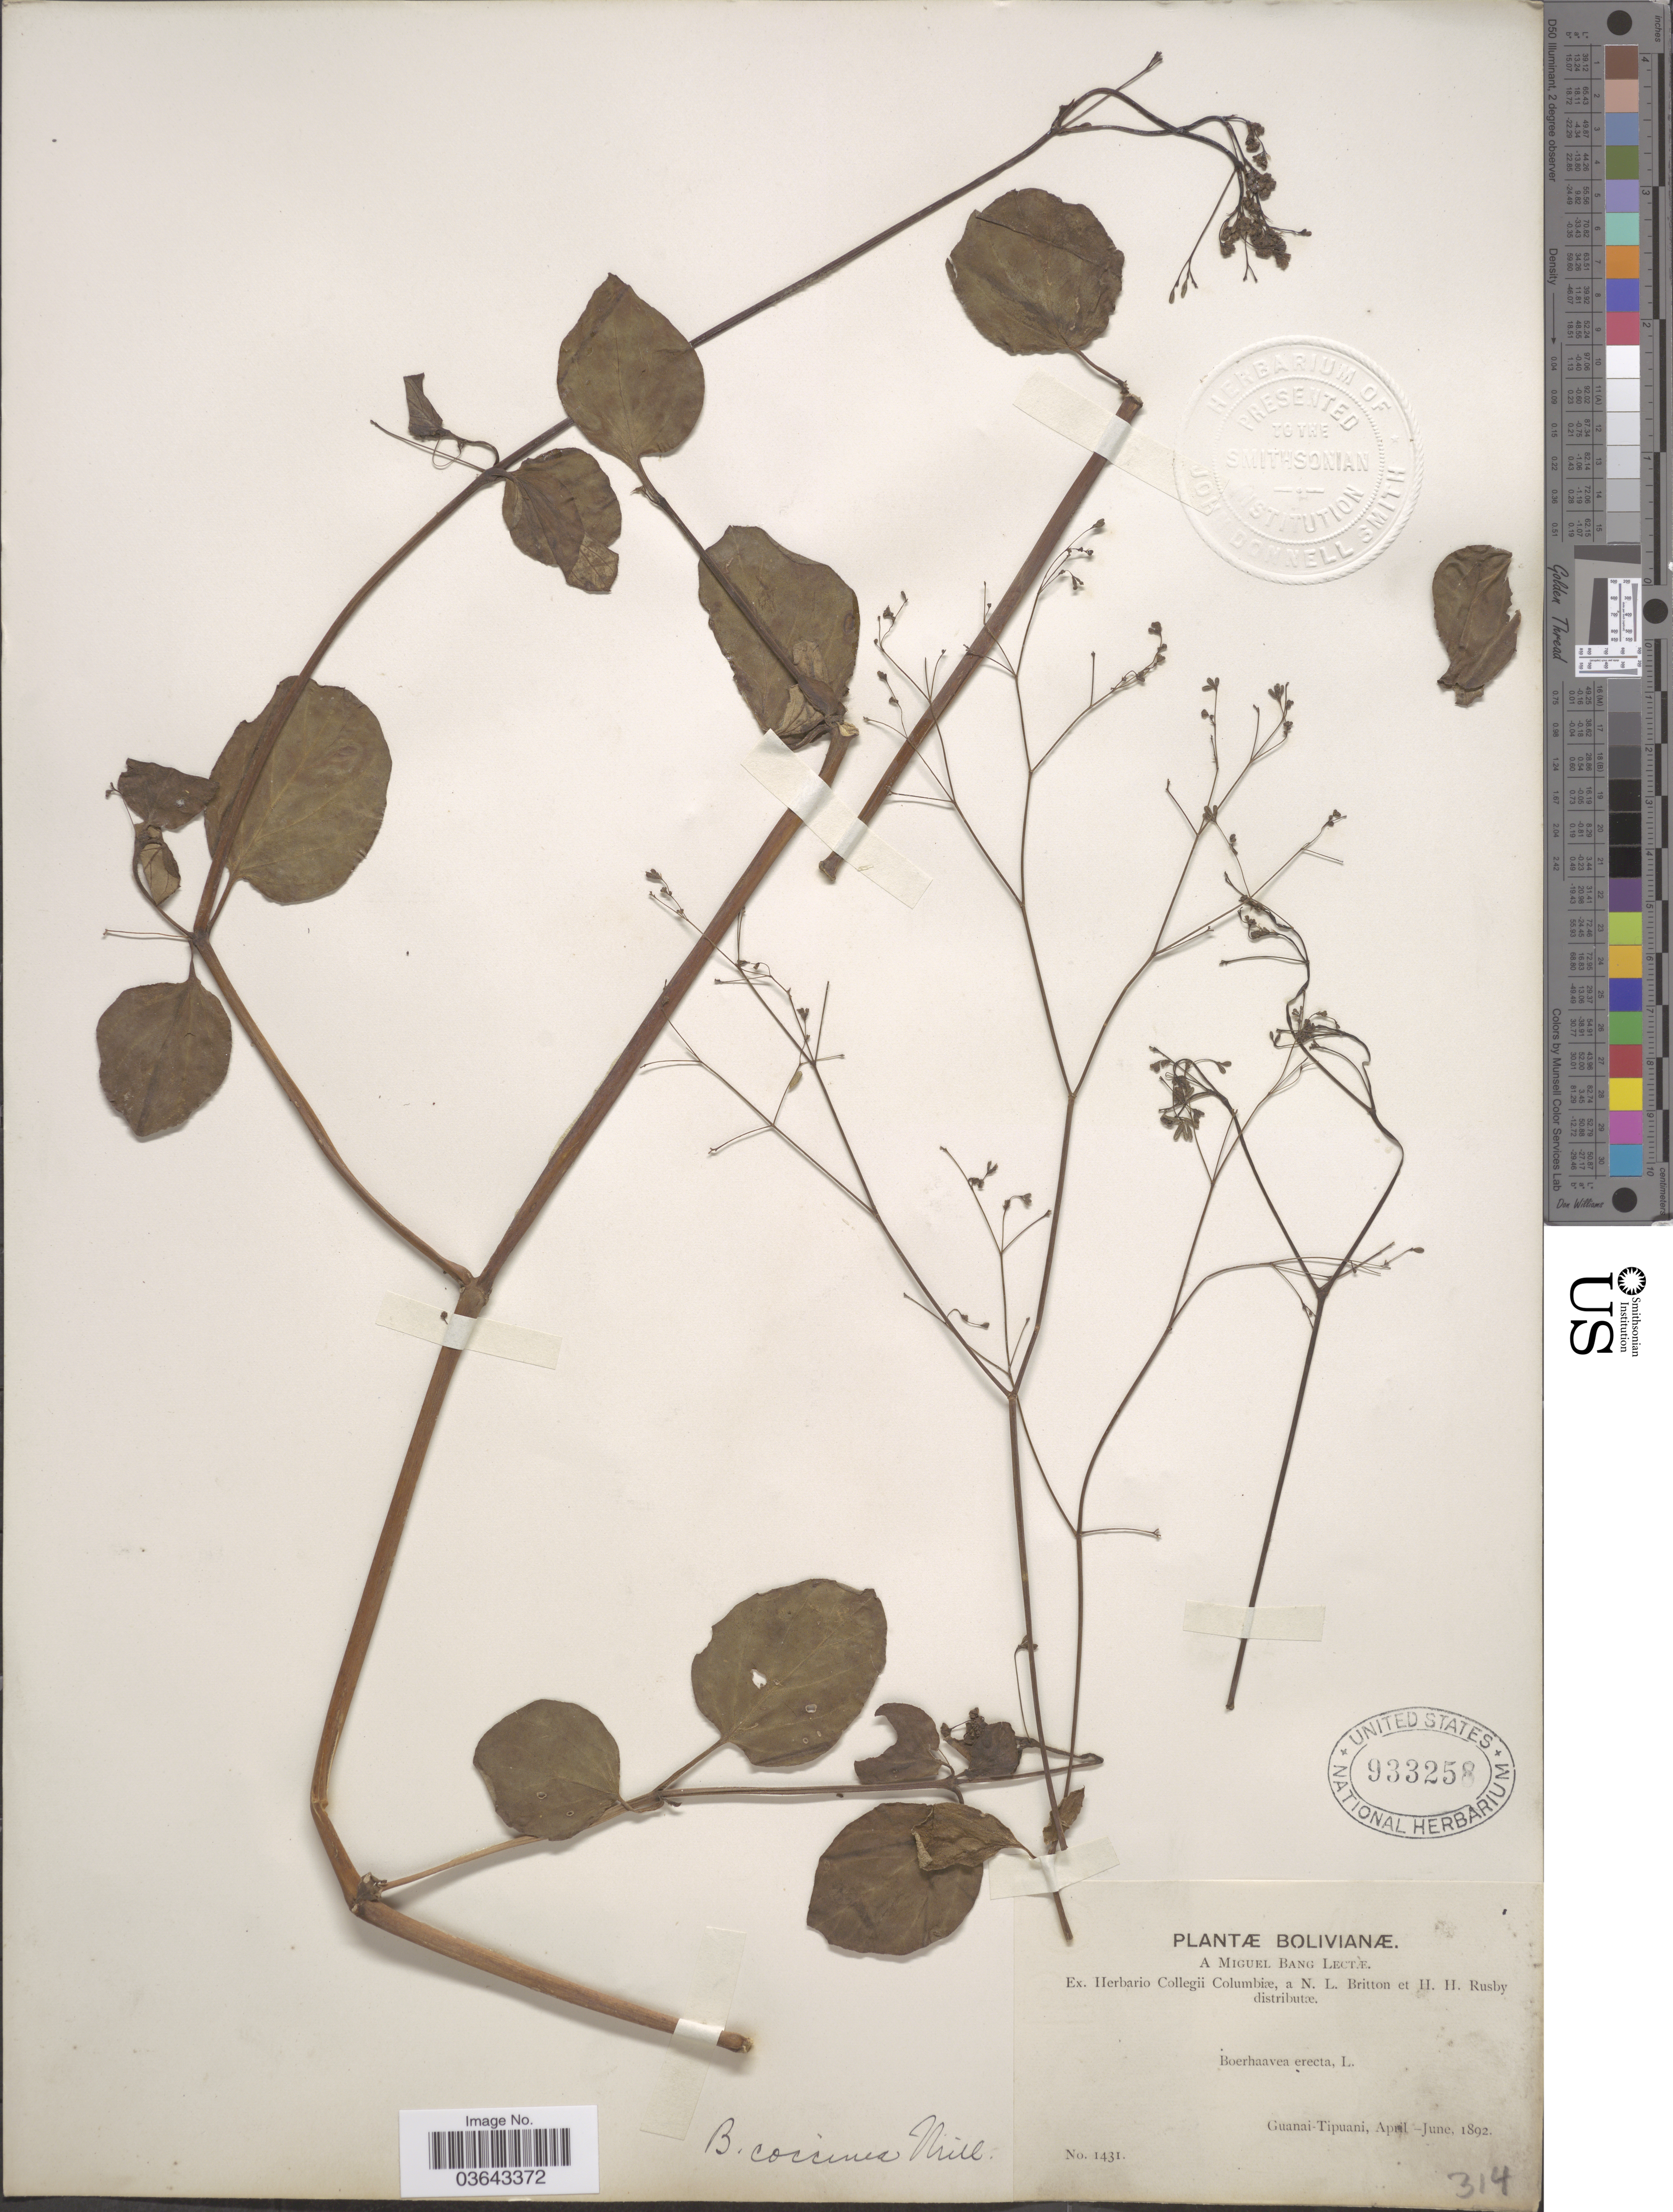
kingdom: Plantae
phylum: Tracheophyta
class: Magnoliopsida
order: Caryophyllales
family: Nyctaginaceae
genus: Boerhavia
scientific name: Boerhavia diffusa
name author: L.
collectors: M. Bang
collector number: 1431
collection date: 1892-04/1892-06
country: Bolivia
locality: Guanai-Tipuani.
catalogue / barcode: US 933258